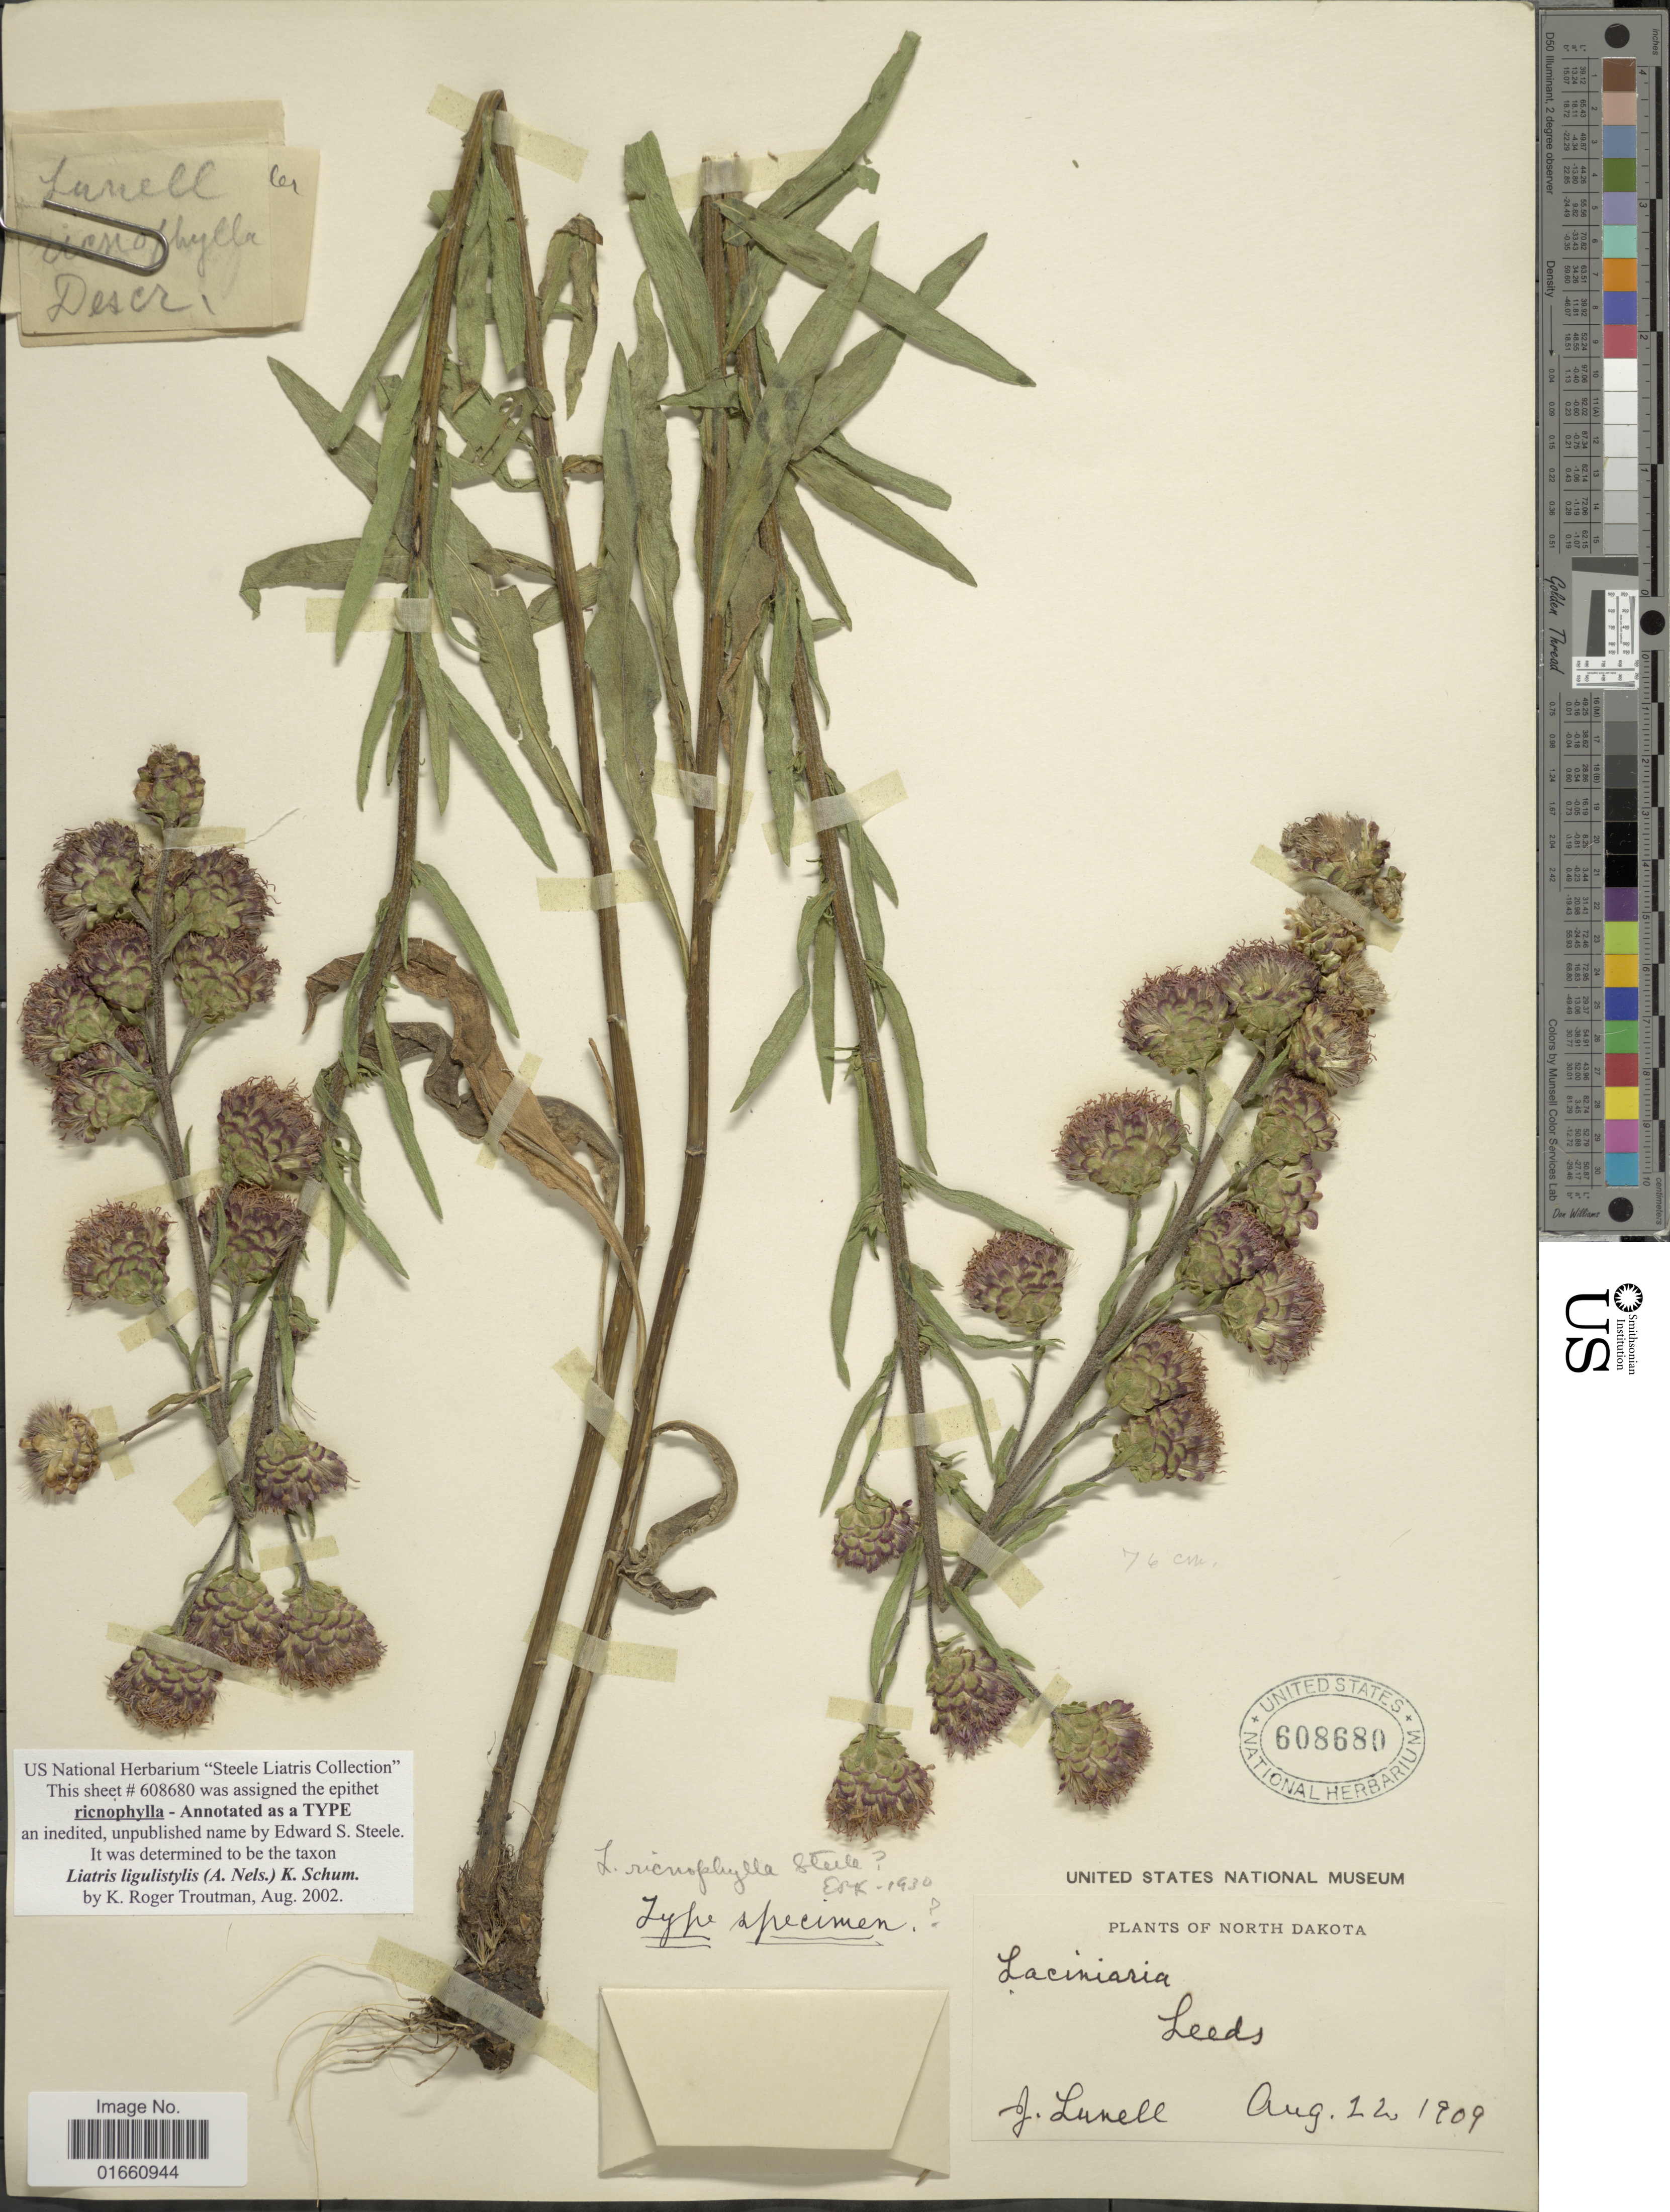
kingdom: Plantae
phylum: Tracheophyta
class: Magnoliopsida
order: Asterales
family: Asteraceae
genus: Liatris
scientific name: Liatris ligulistylis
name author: (A. Nelson) K. Schum.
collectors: J. Lunell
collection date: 1909-08-12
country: United States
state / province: North Dakota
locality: Leeds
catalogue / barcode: US 608680